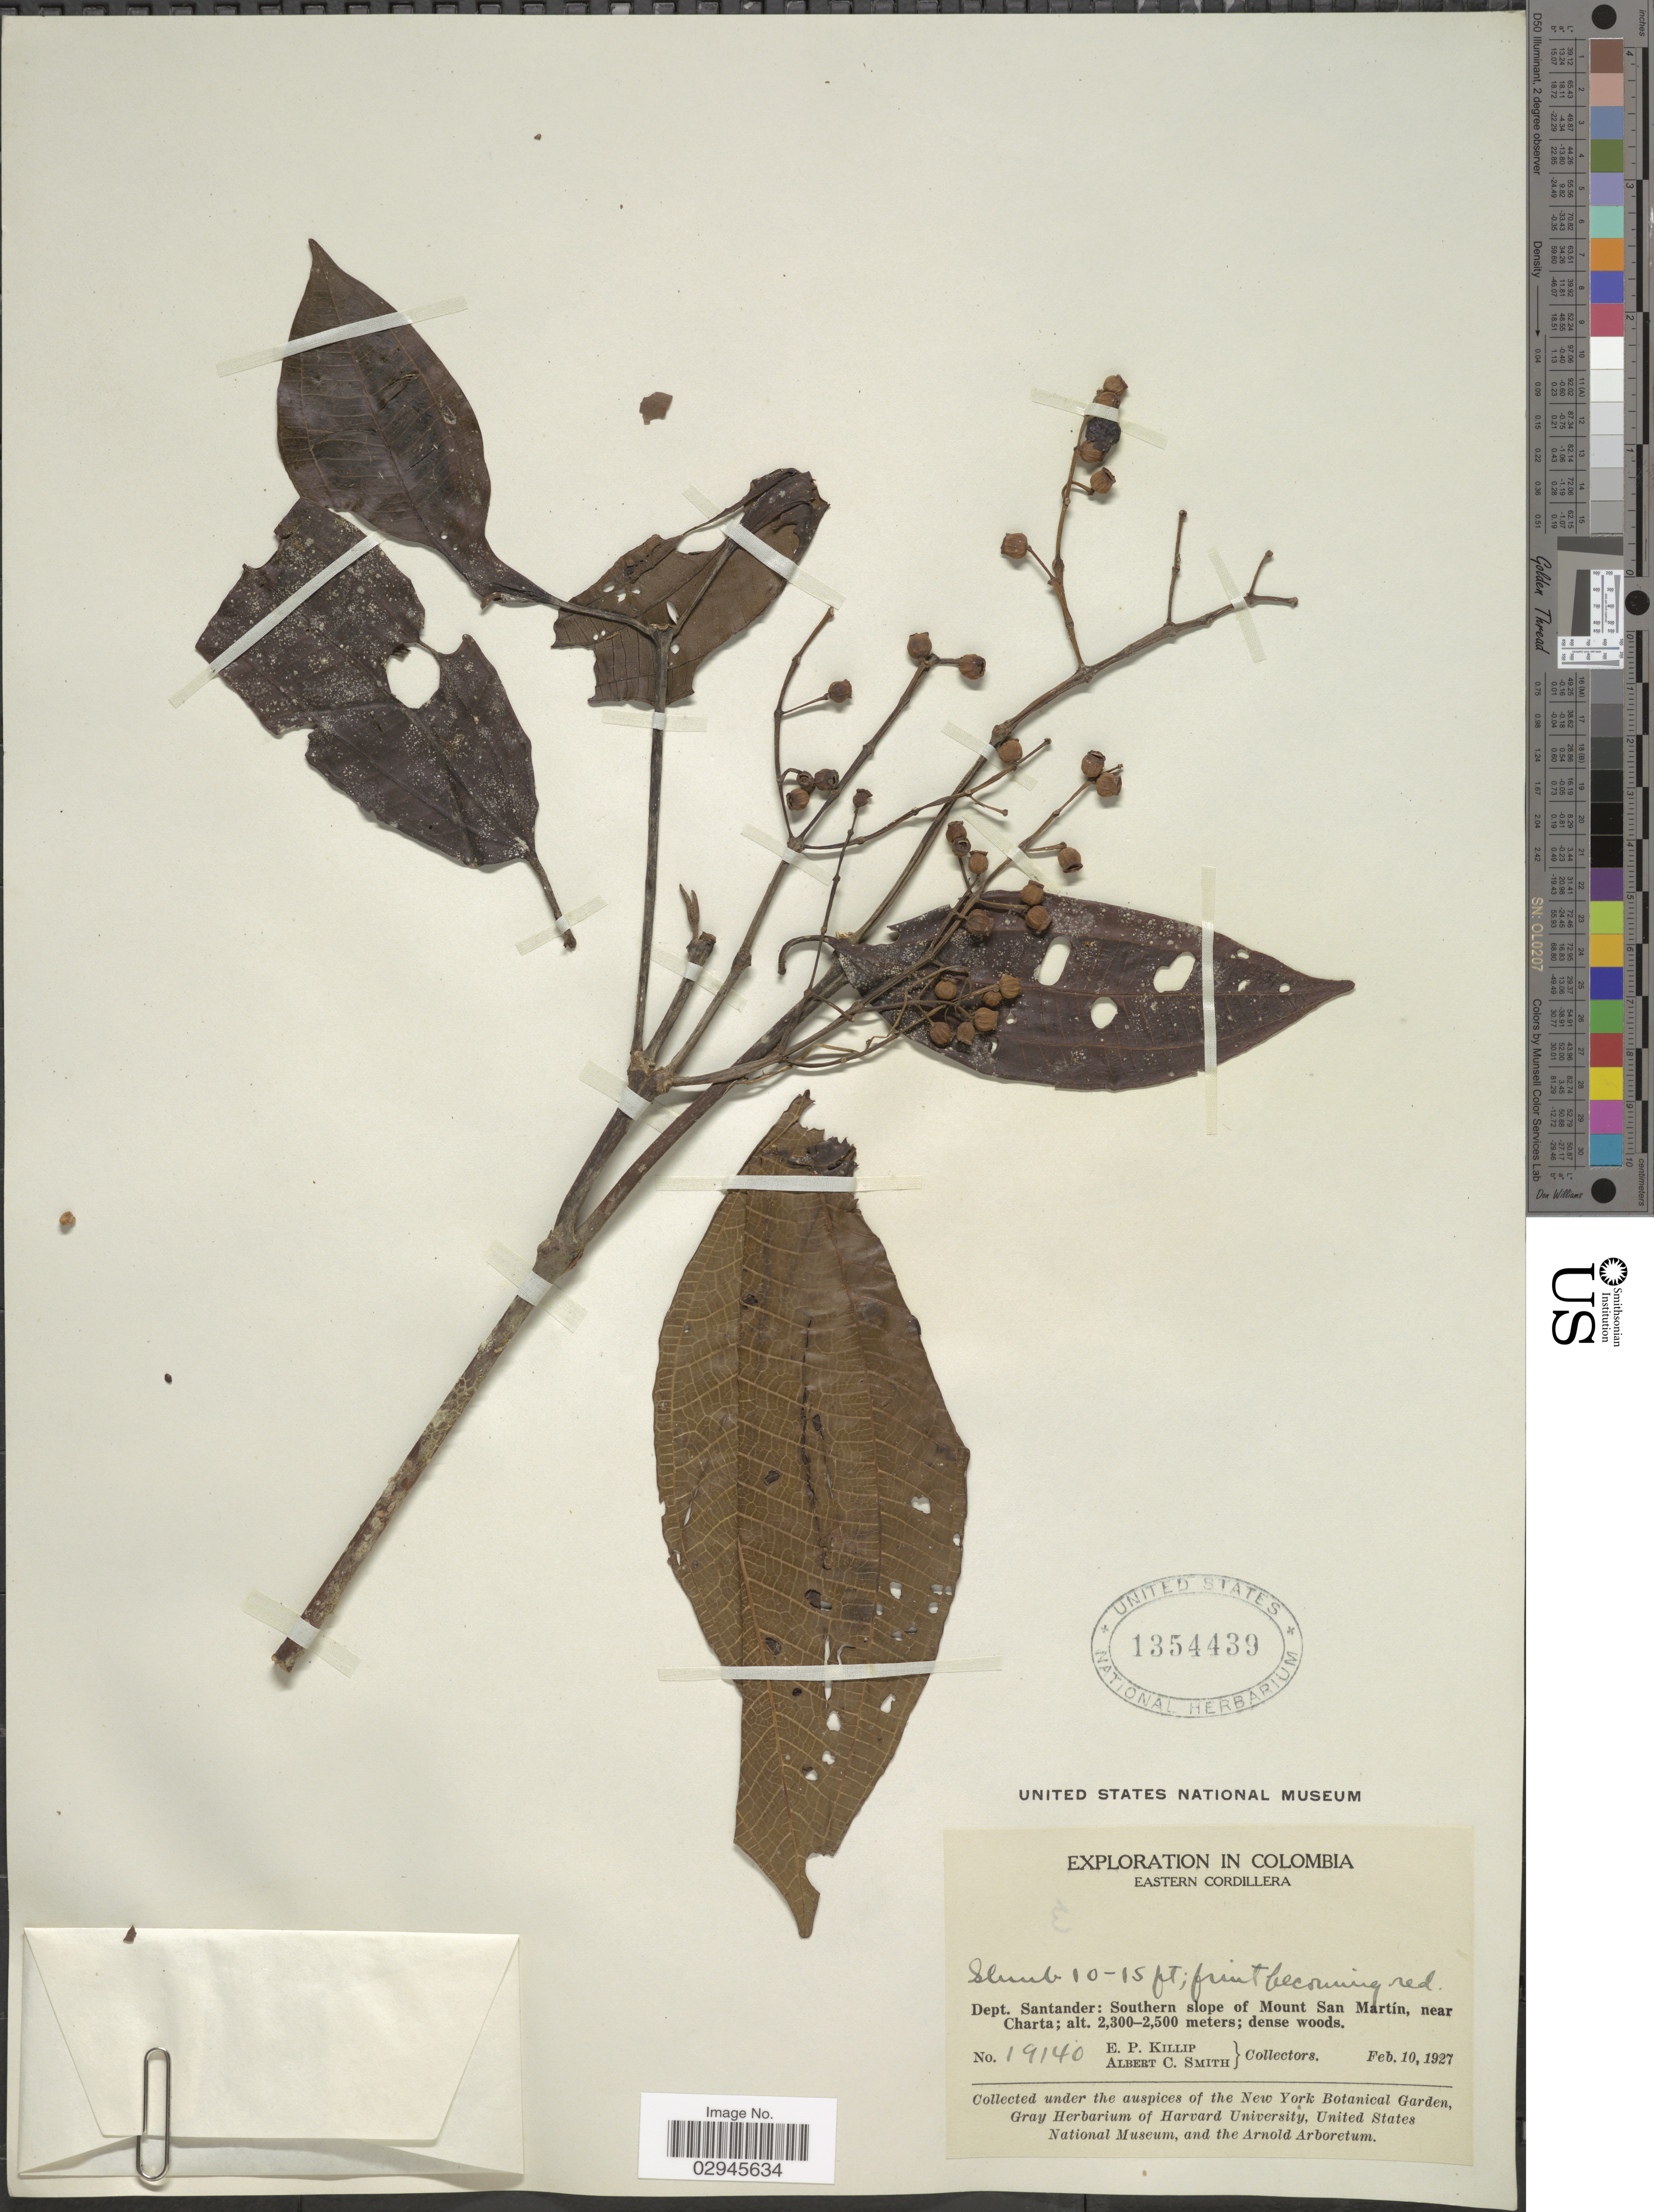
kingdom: Plantae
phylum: Tracheophyta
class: Magnoliopsida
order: Myrtales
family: Melastomataceae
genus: Miconia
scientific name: Miconia sp.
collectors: E. P. Killip & A. C. Smith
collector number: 19140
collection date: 1927-02-10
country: Colombia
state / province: Santander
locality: Eastern Cordillera. Dept. Santander: Southern slope of Mount San Martín, near Charta.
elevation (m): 2300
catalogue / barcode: US 1354439